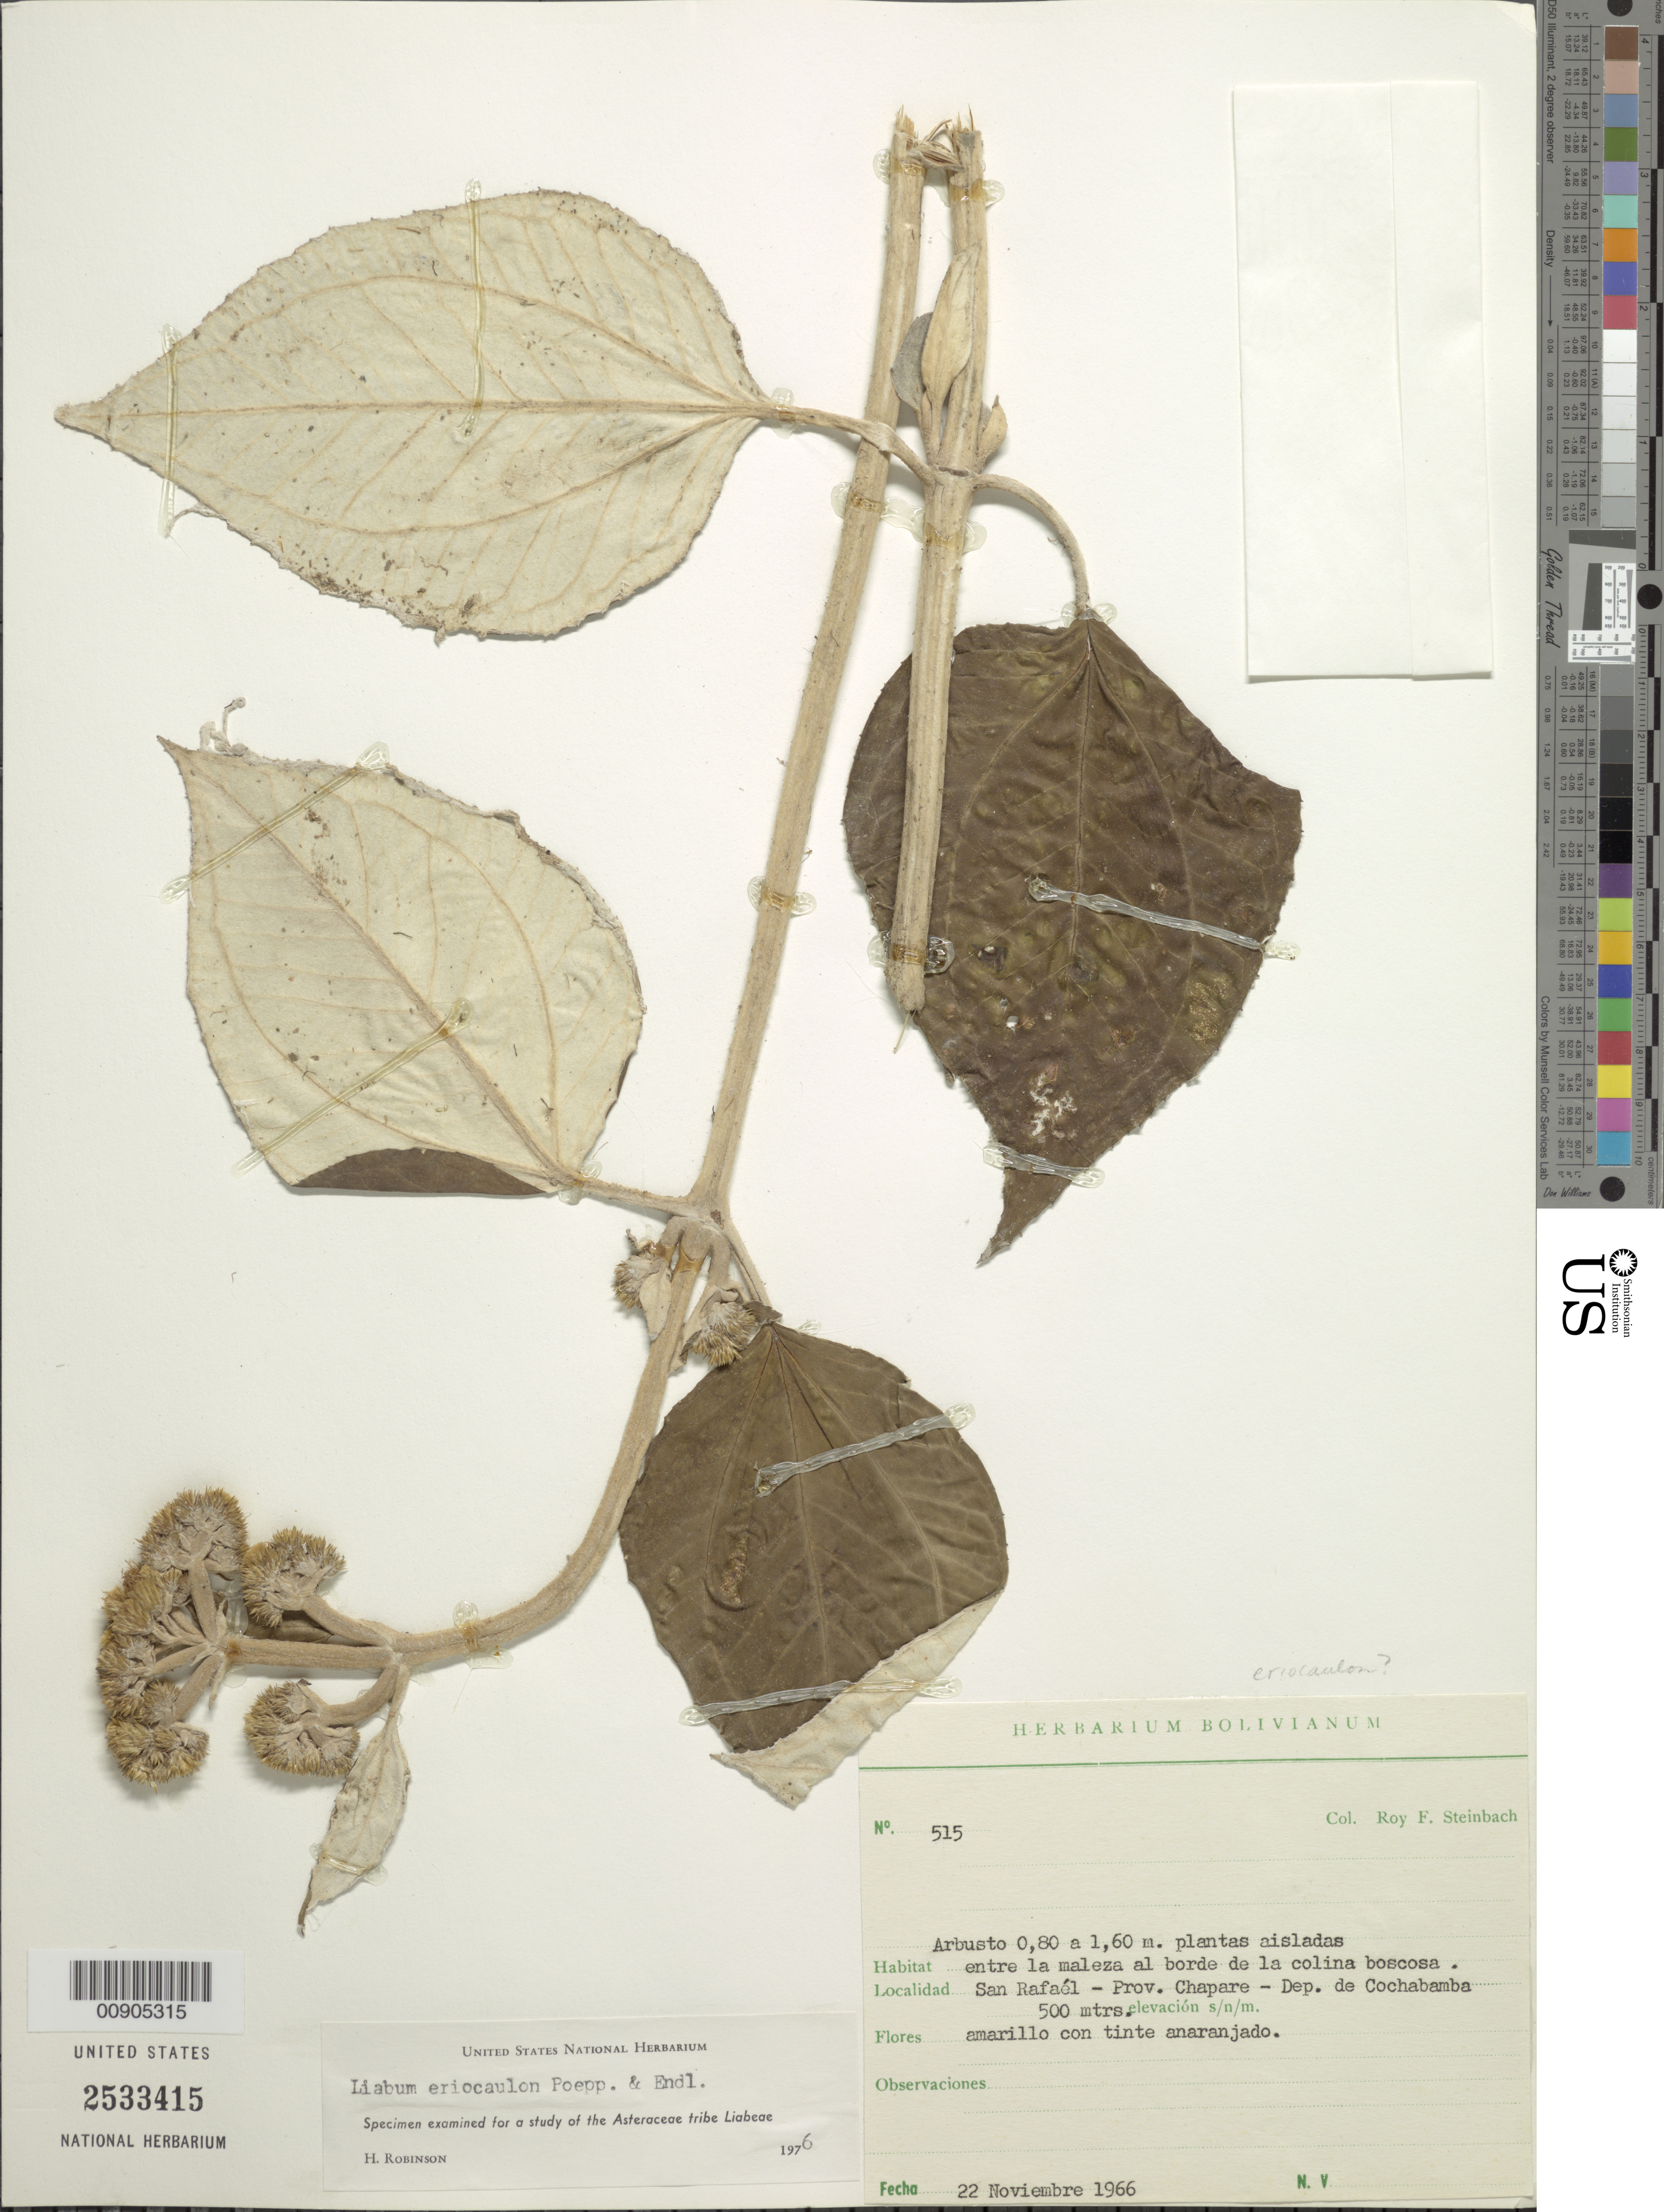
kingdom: Plantae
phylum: Tracheophyta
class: Magnoliopsida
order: Asterales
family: Asteraceae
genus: Liabum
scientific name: Liabum eriocaulon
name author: Poepp. & Endl.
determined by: Robinson, Harold E., (US)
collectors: R. F. Steinbach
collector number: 515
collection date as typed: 22 November 1966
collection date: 1966-11-22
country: Bolivia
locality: Prov. Chapare, Dpto. Cochabamba, San Rafaél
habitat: Entre la maleza al borde de la colina boscosa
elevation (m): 500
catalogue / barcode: US 2533415